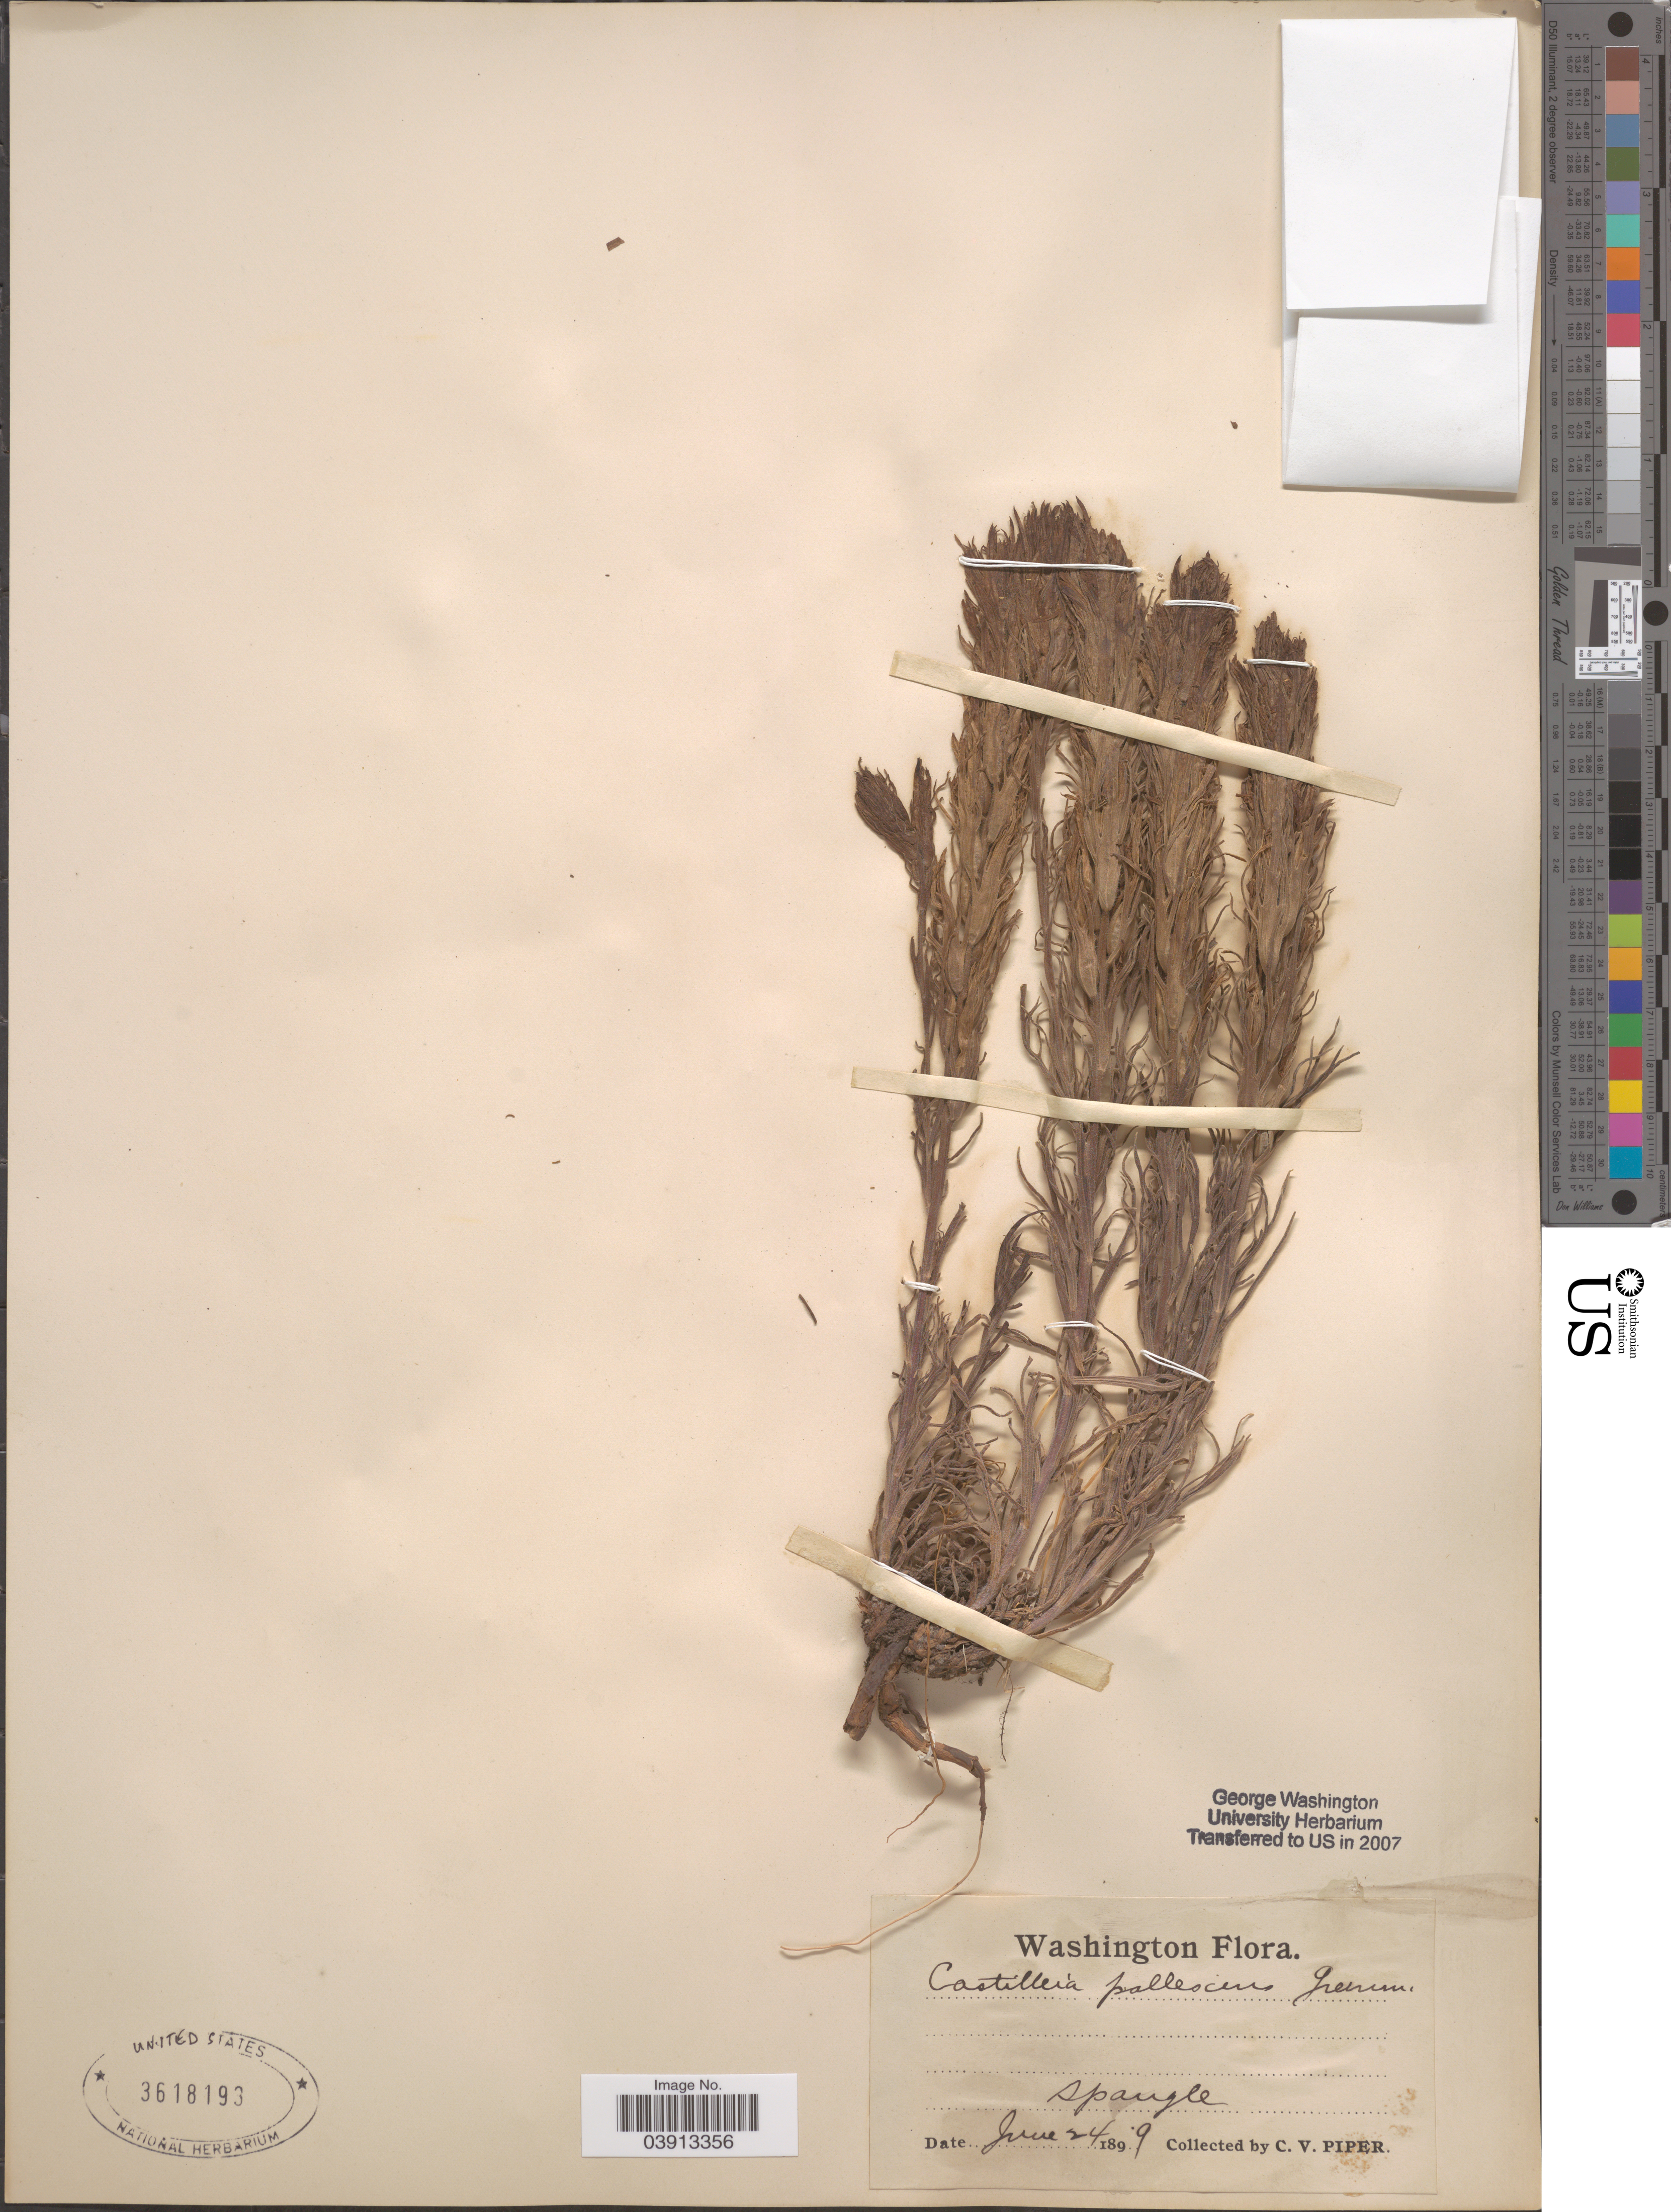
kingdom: Plantae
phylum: Tracheophyta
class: Magnoliopsida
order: Lamiales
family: Orobanchaceae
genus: Castilleja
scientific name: Castilleja pallescens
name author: (A. Gray) Greenm.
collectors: C. V. Piper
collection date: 1899-06-24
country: United States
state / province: Washington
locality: Spangle.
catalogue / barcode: US 3618193